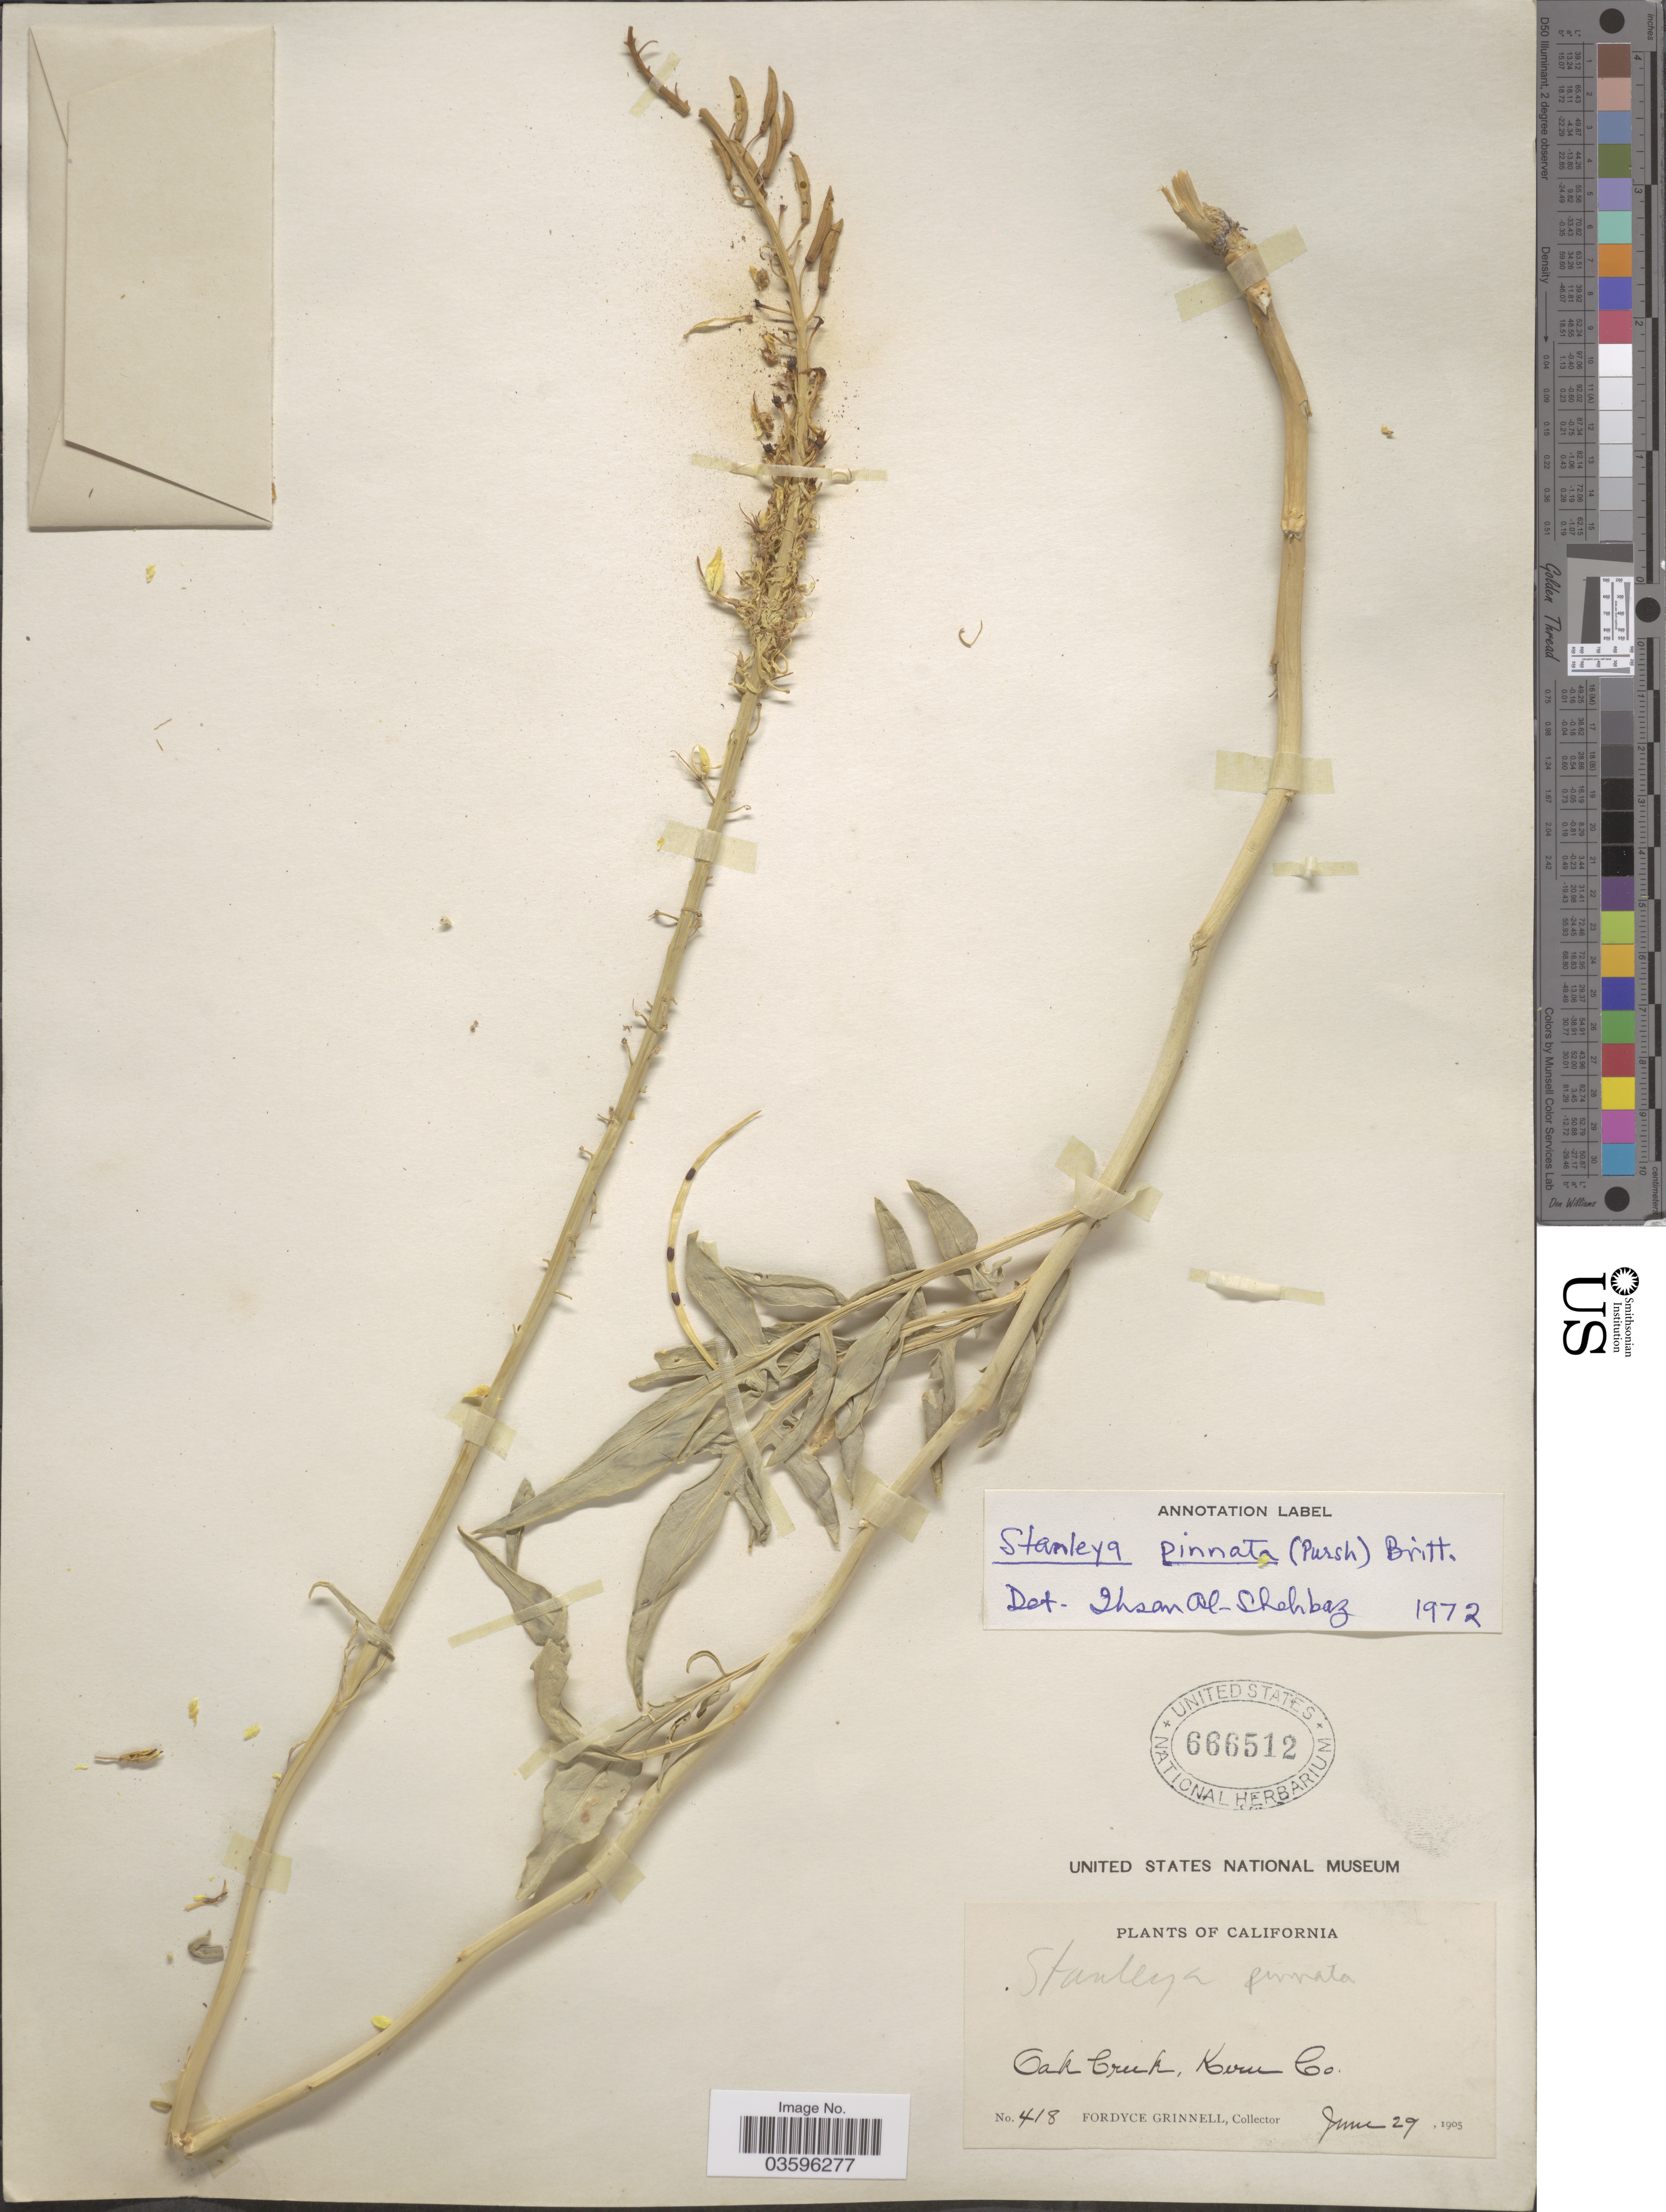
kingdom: Plantae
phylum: Tracheophyta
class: Magnoliopsida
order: Brassicales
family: Brassicaceae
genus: Stanleya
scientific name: Stanleya pinnata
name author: (Pursh) Britton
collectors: F. Grinnell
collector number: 418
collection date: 1905-06-29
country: United States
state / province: California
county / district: Kern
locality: Oak Creek, Kern Co.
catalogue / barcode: US 666512